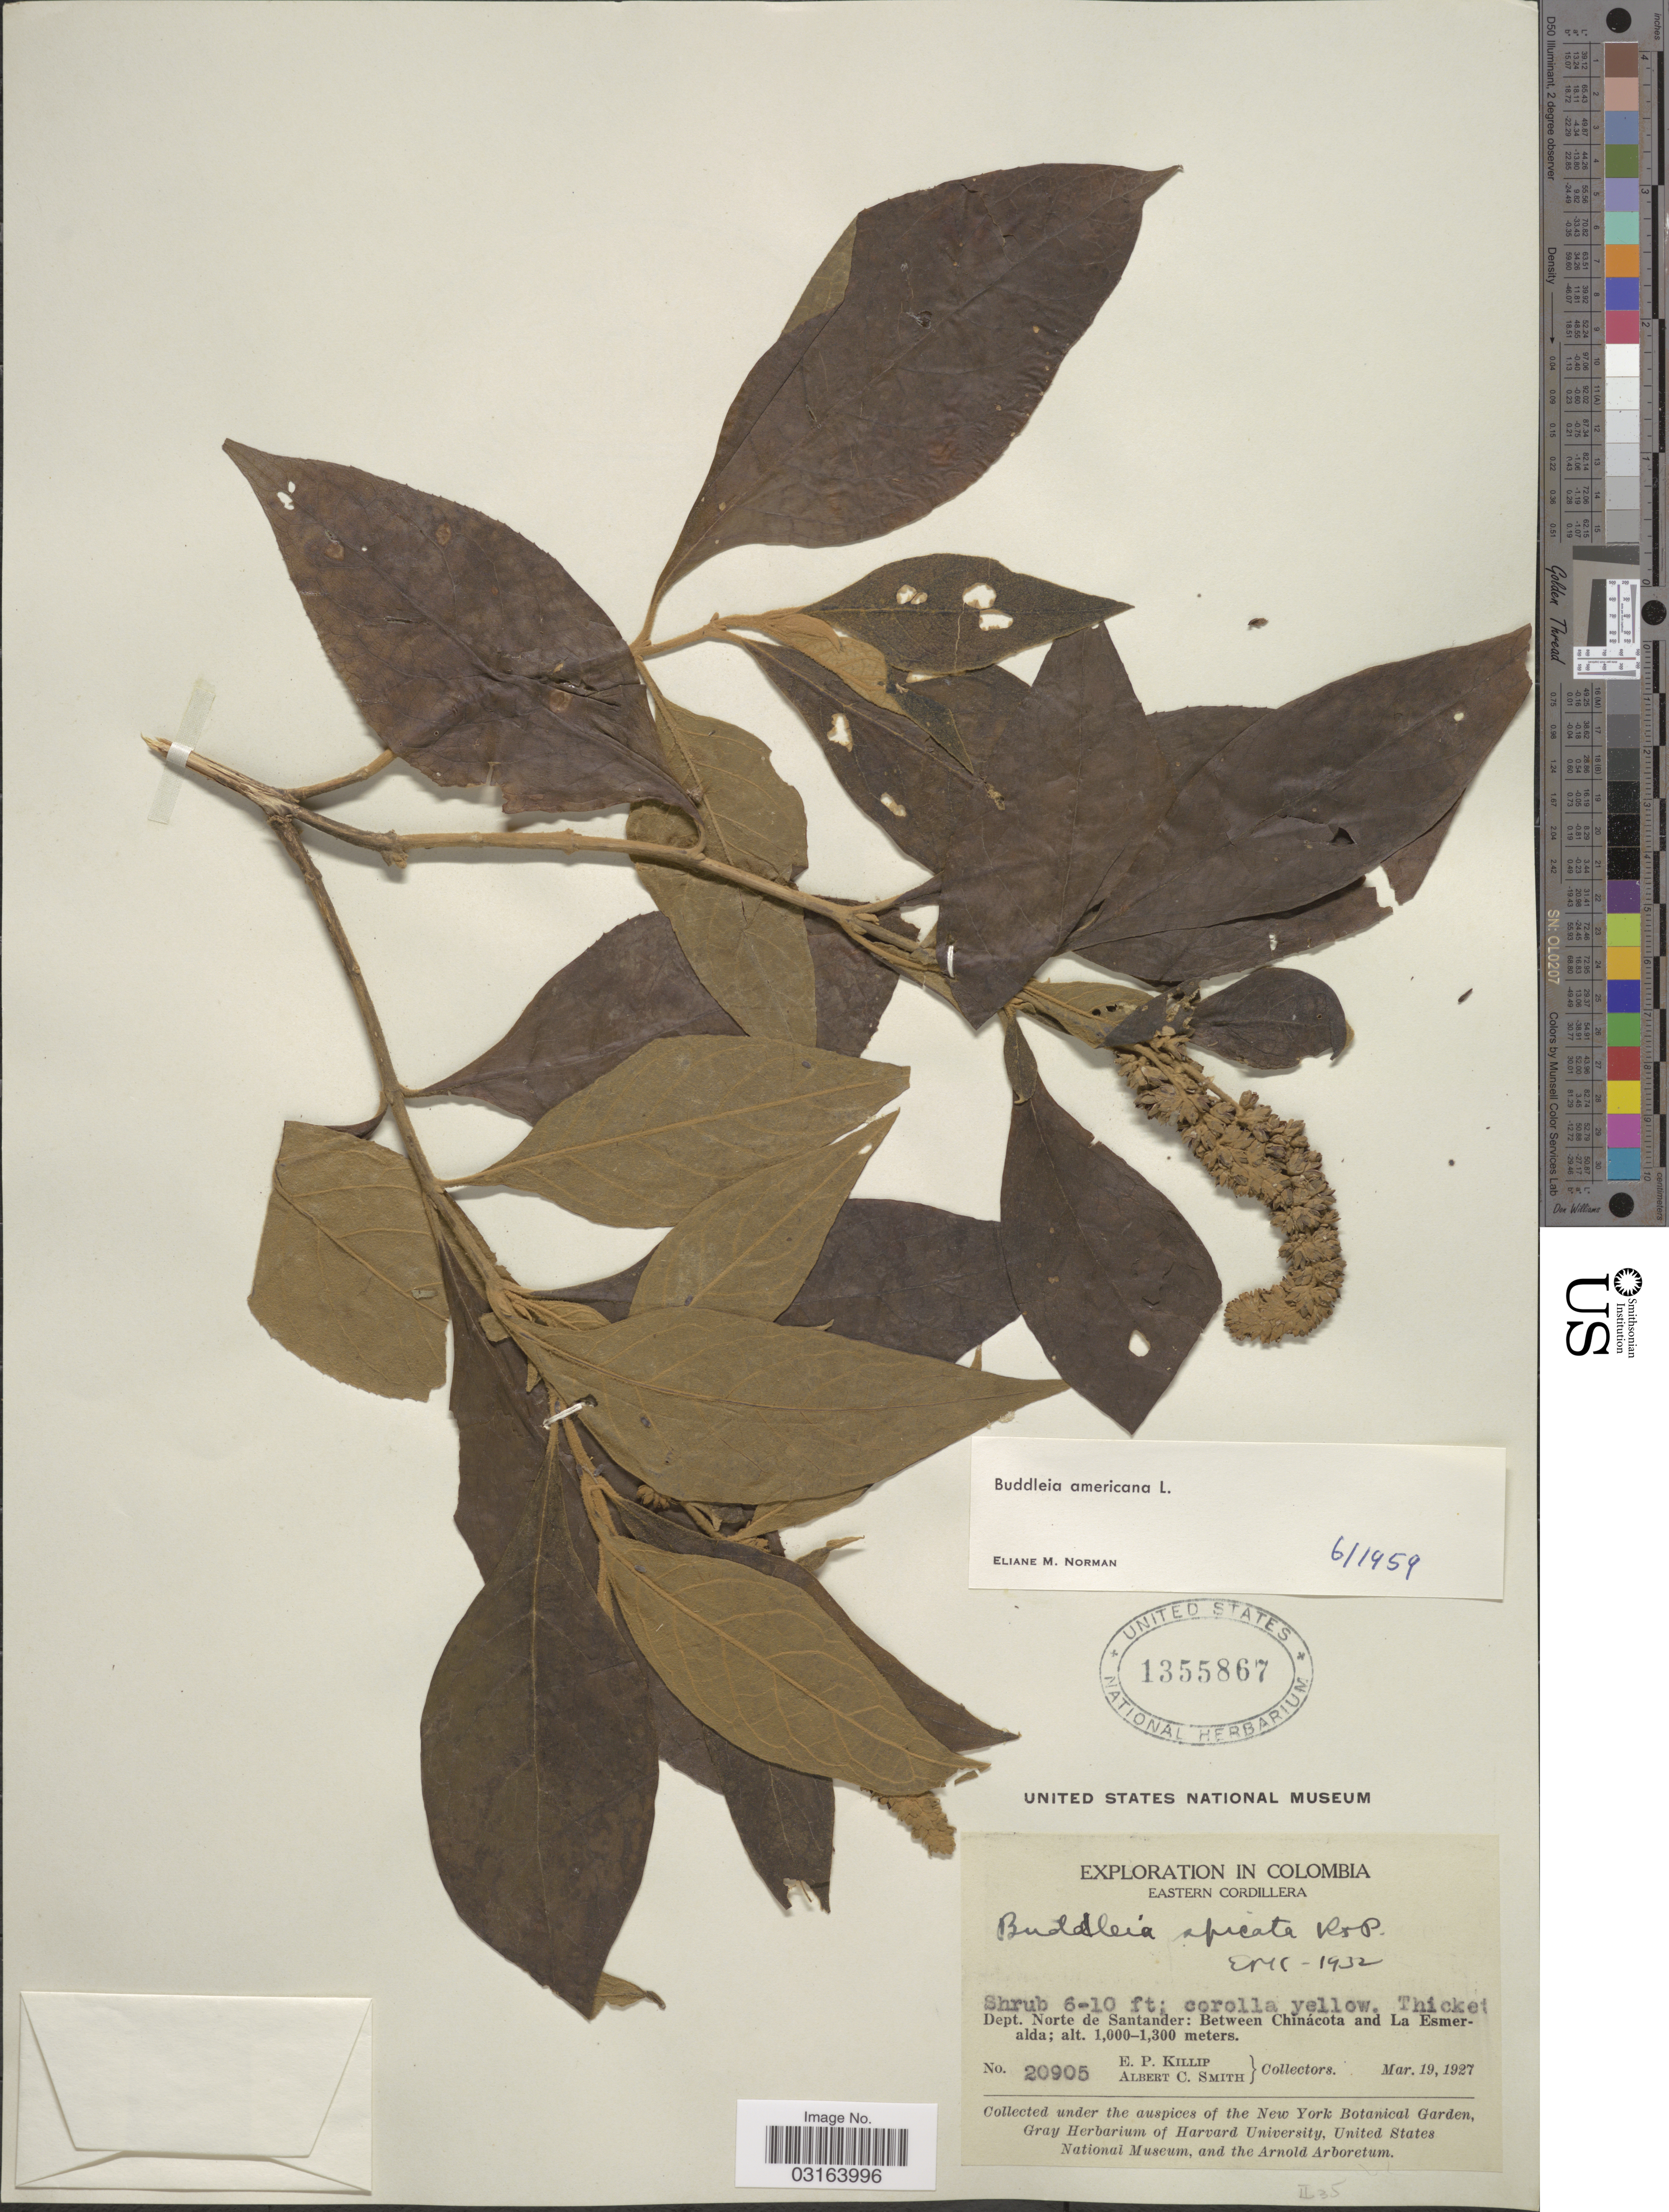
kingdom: Plantae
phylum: Tracheophyta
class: Magnoliopsida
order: Lamiales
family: Scrophulariaceae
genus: Buddleja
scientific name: Buddleja americana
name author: L.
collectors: E. P. Killip & A. C. Smith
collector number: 20905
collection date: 1927-03-19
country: Colombia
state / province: Norte de Santander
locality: Eastern Cordillera. Dept. Norte de Santander: Between Chinácota and La Esmeralda.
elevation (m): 1000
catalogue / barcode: US 1355867